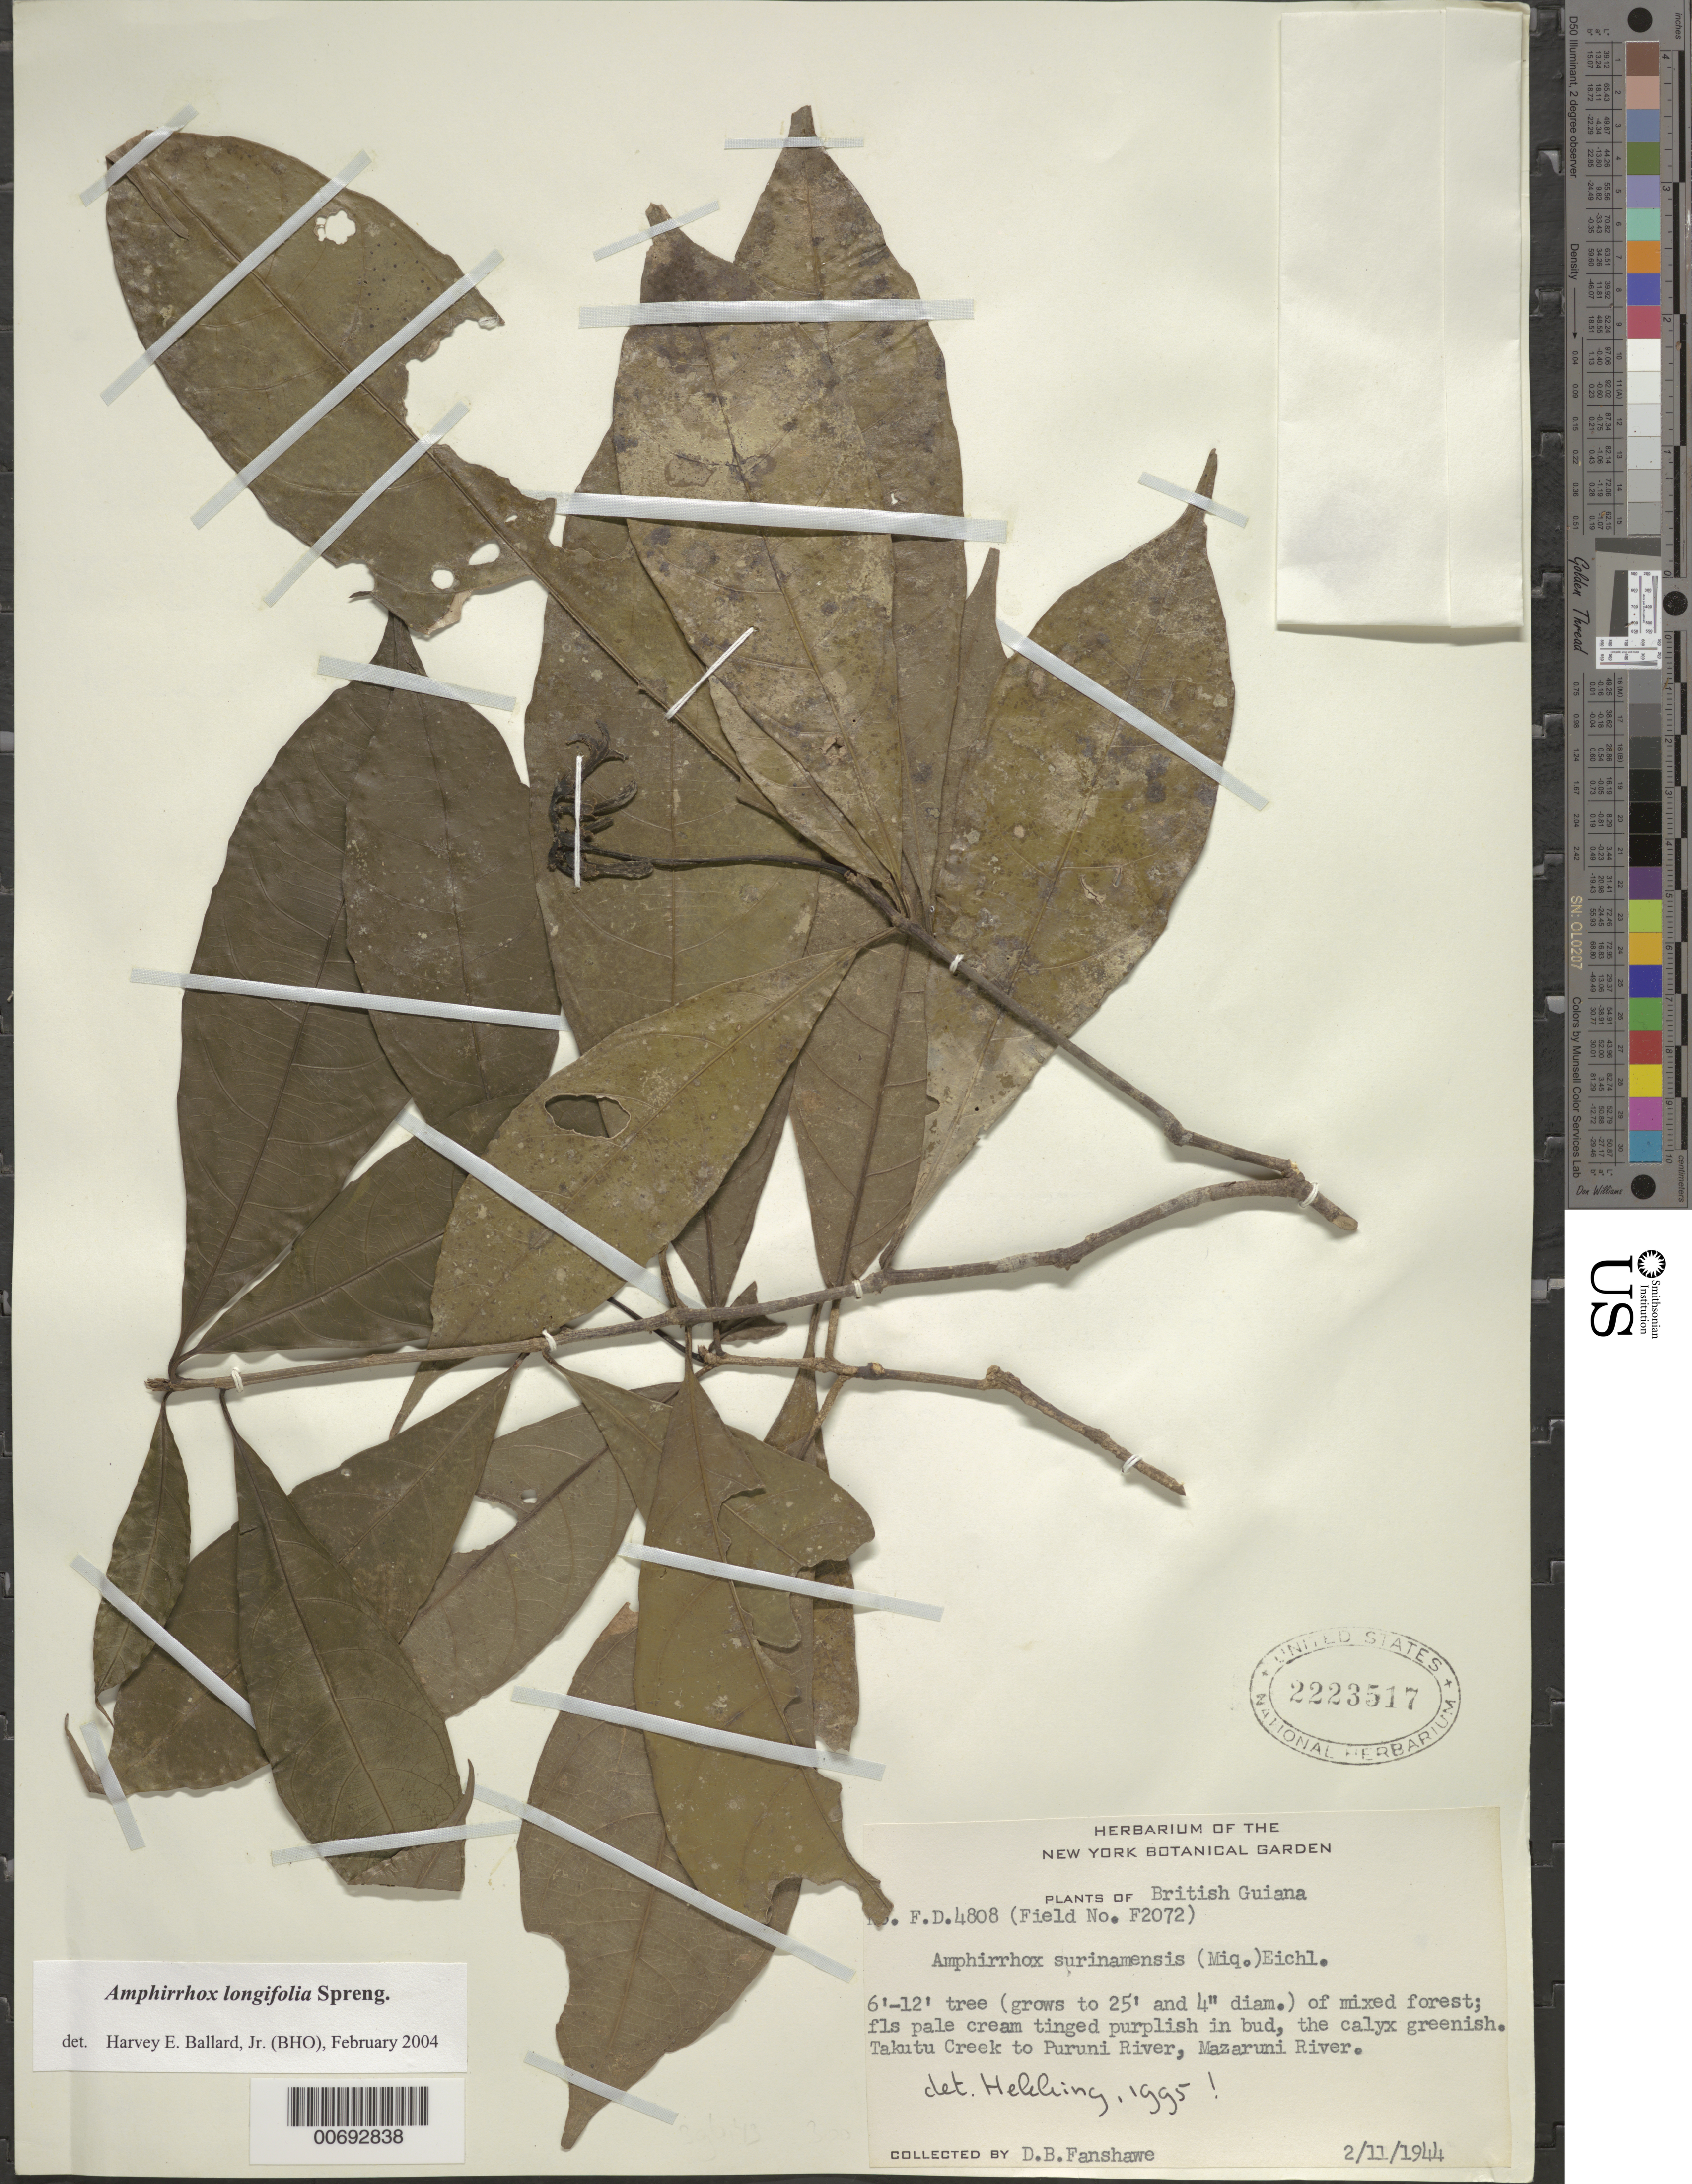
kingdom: Plantae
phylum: Tracheophyta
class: Magnoliopsida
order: Malpighiales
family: Violaceae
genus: Amphirrhox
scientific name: Amphirrhox longifolia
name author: (A. St.-Hil.) Spreng.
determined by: Ballard, Harvey E.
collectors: D. B. Fanshawe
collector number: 4808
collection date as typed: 2-Nov-44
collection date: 1944-11-02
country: Guyana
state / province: U. Takutu-U. Essequibo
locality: Takutu Creek to Puruni River, Mazaruni River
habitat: Mixed forest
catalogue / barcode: US 2223517